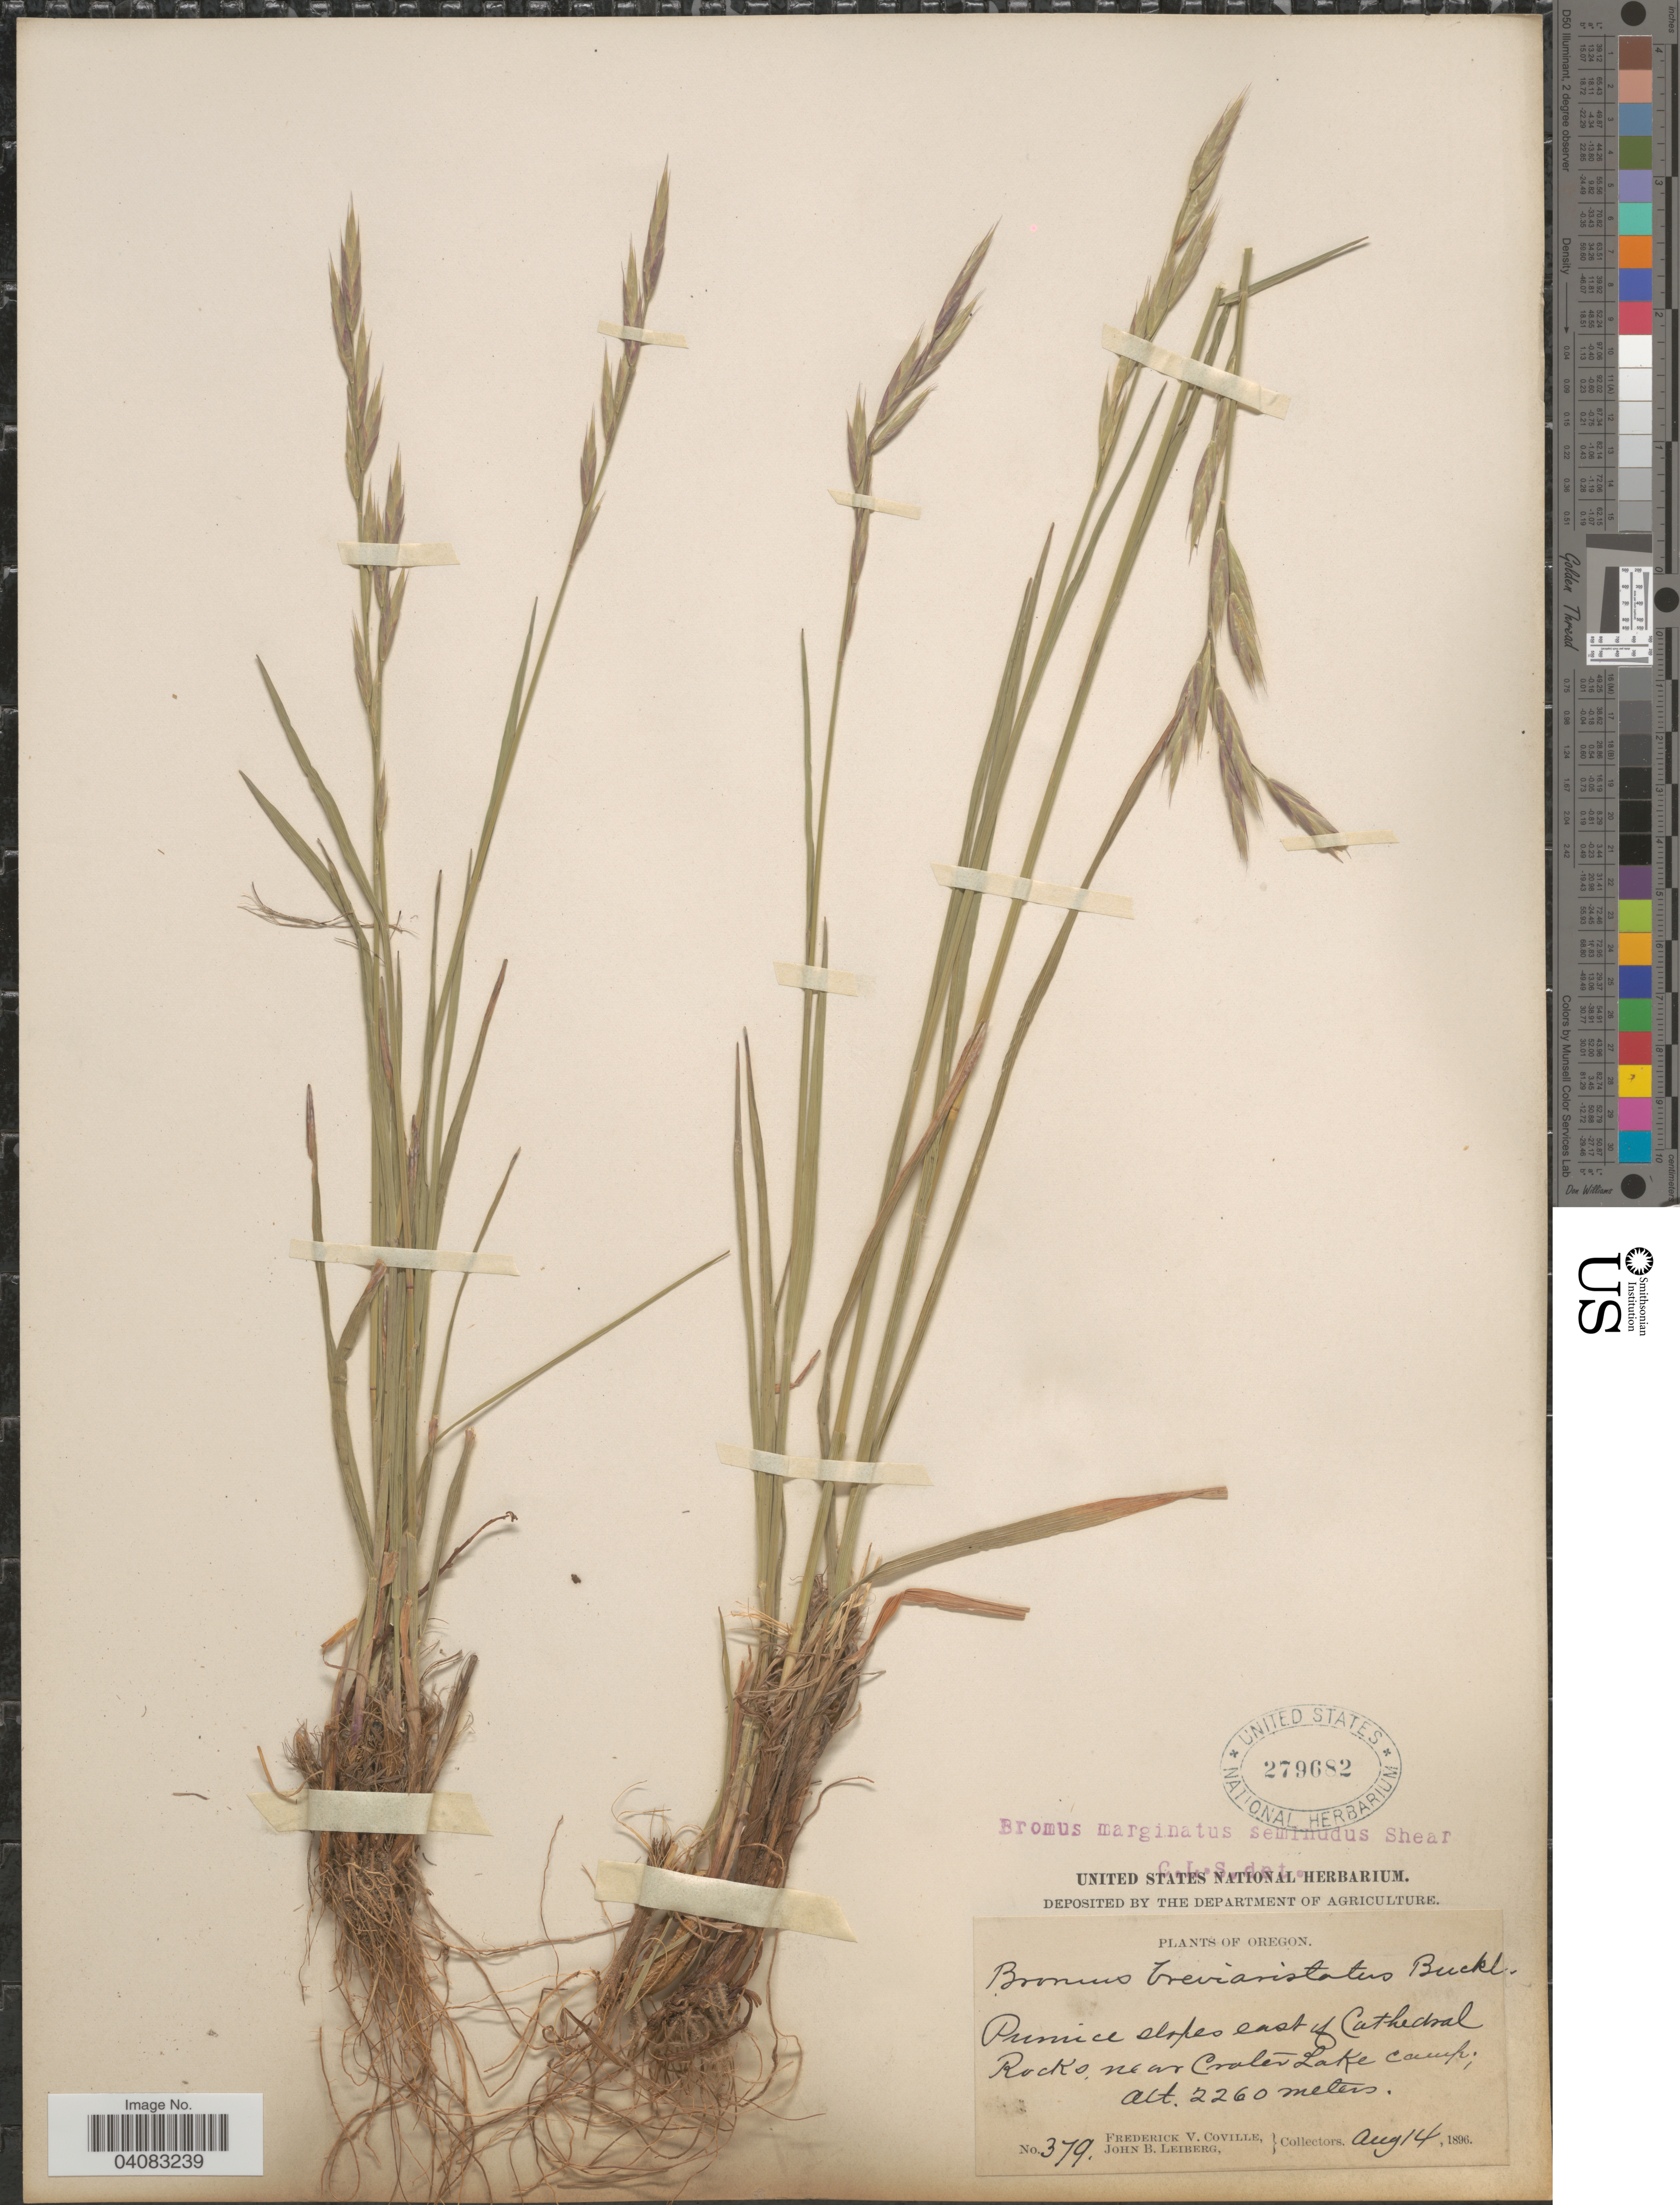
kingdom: Plantae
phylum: Tracheophyta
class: Liliopsida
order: Poales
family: Poaceae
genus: Bromus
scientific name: Bromus marginatus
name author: Nees ex Steud.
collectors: F. V. Coville & J. B. Leiberg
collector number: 379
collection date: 1896-08-14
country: United States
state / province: Oregon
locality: Pumice slopes east of Cathedral Rocks, near Crater Lake camp.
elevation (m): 2260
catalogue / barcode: US 279682